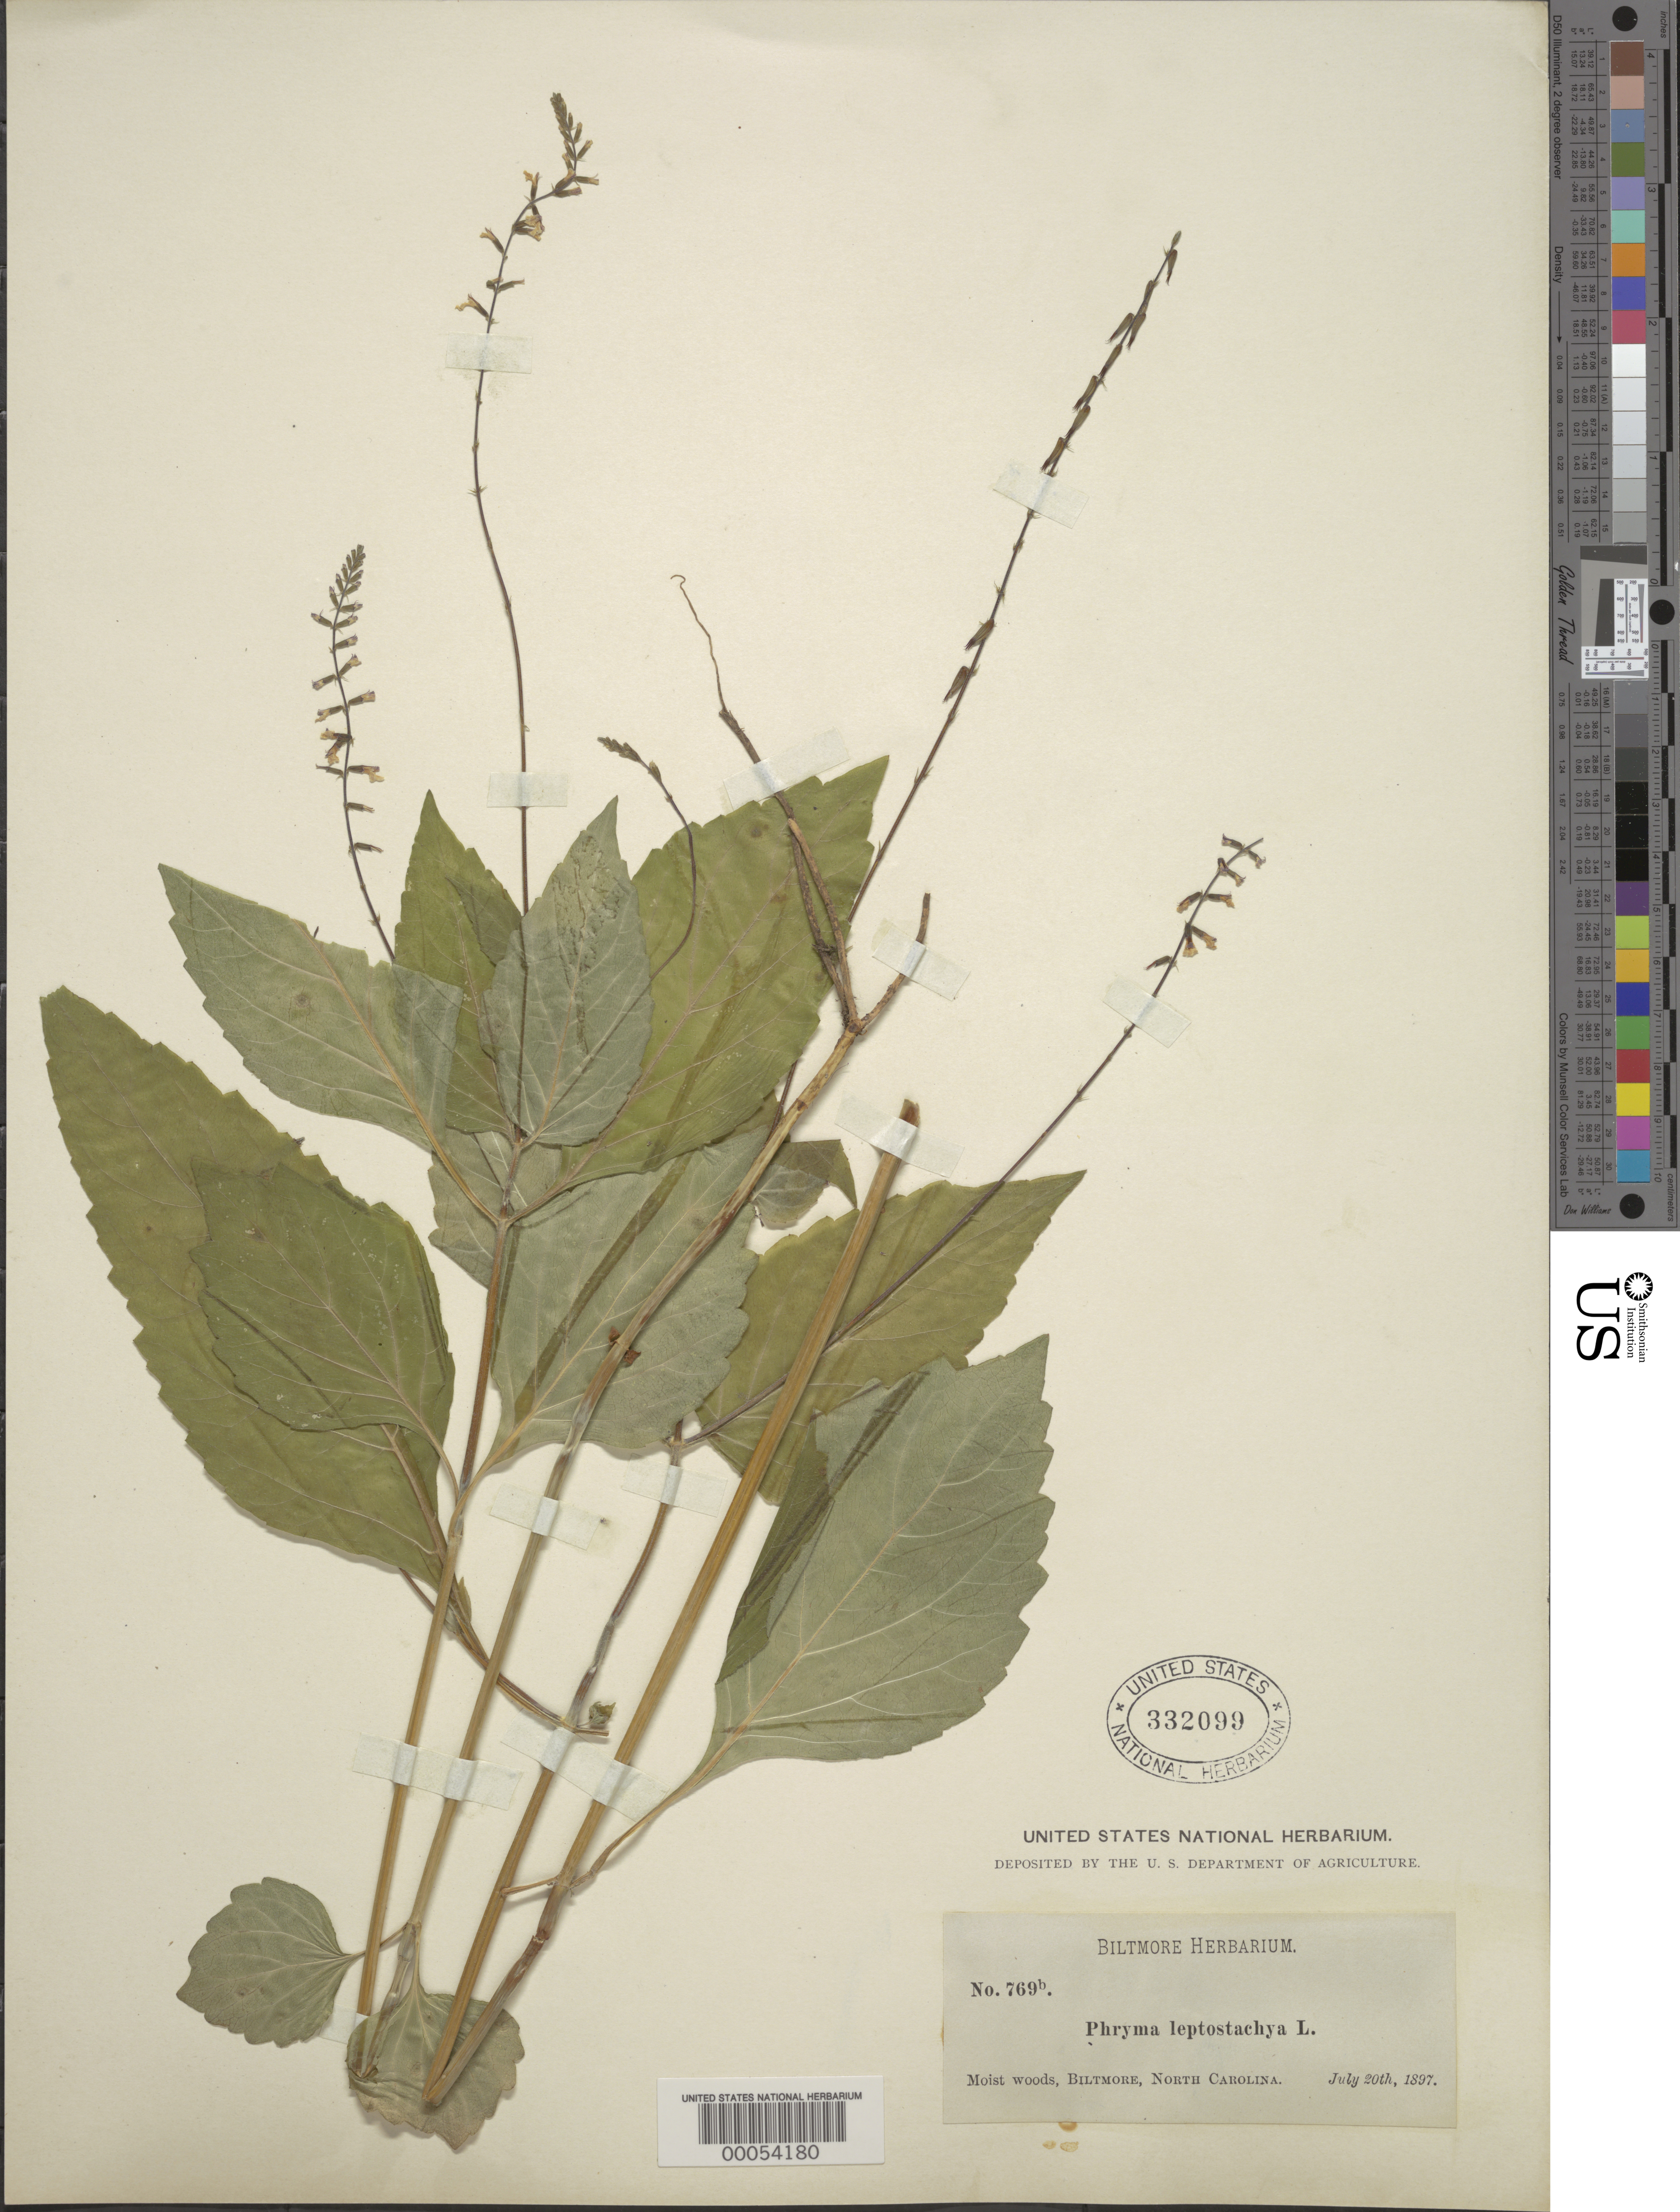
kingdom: Plantae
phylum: Tracheophyta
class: Magnoliopsida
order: Lamiales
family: Phrymaceae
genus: Phryma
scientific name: Phryma leptostachya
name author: L.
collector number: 769b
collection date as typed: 20 Jul 1897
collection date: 1897-07-20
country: United States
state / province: North Carolina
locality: Biltmore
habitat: In moist woods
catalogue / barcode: US 332099